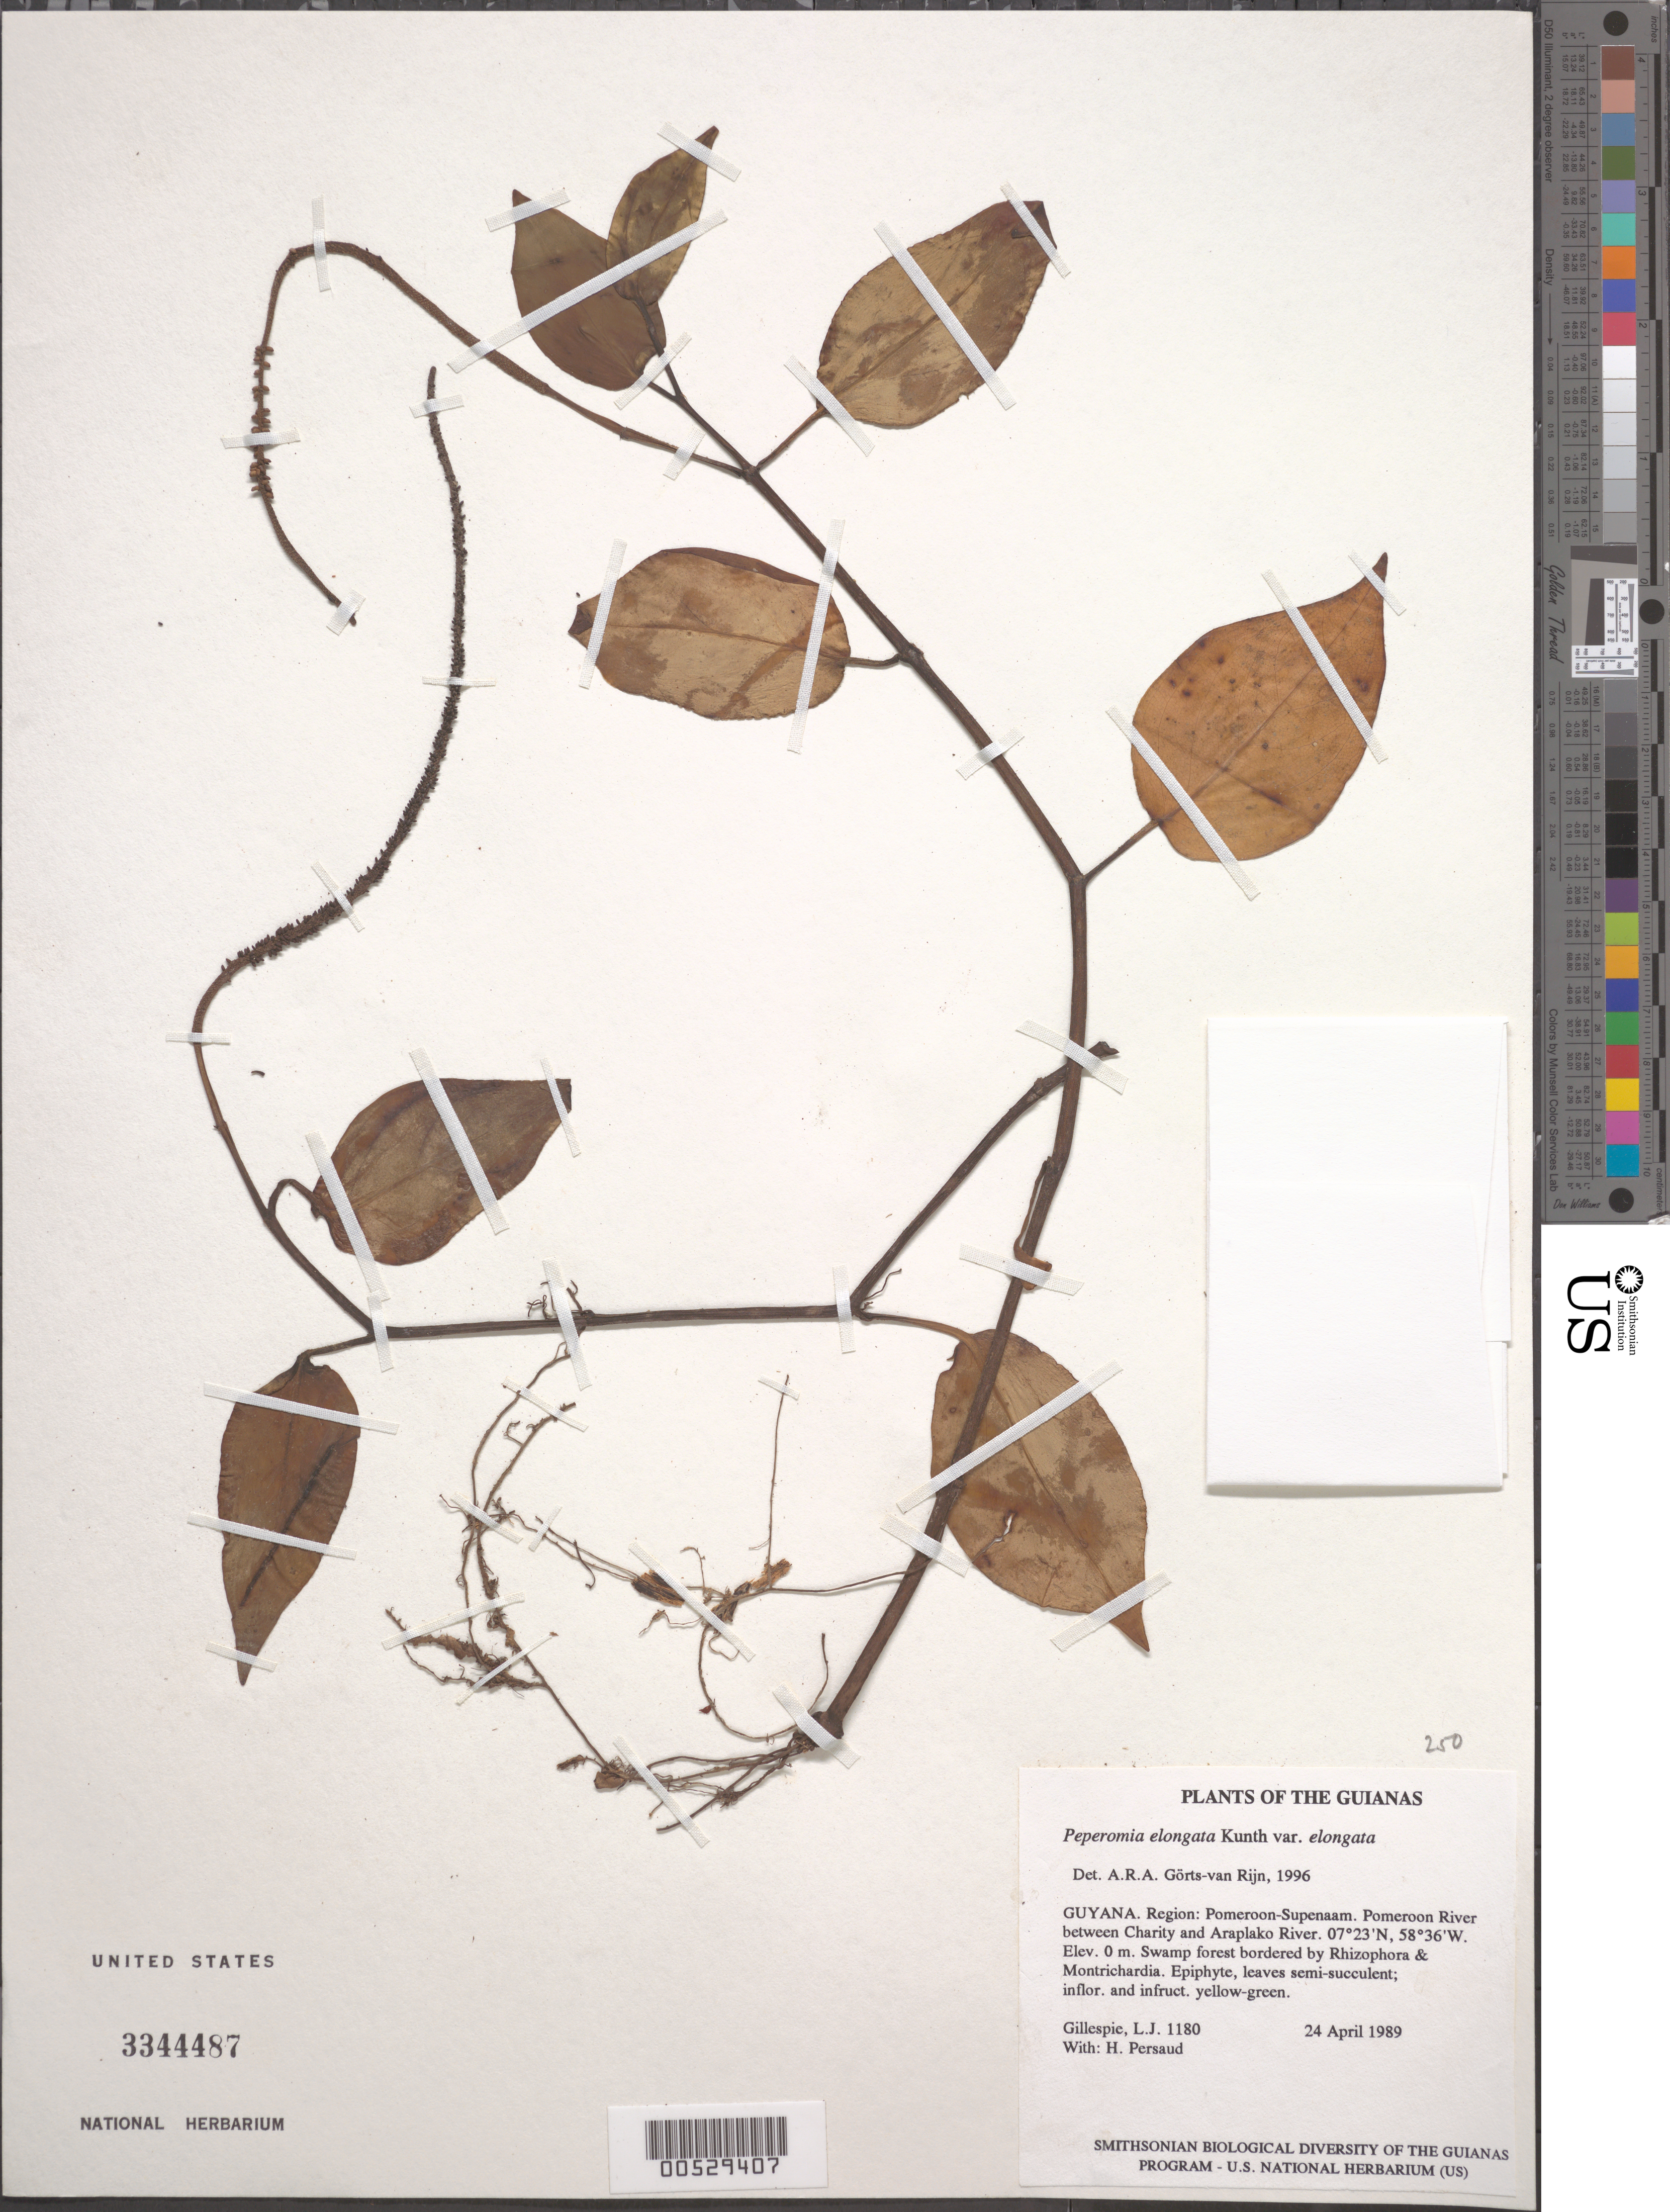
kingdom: Plantae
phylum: Tracheophyta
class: Magnoliopsida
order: Piperales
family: Piperaceae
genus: Peperomia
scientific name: Peperomia elongata var. elongata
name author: Kunth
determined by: Görts-van Rijn, A. R. A.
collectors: L. J. Gillespie & H. Persaud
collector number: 1180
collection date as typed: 24 April 1989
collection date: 1989-04-24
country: Guyana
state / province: Pomeroon-Supenaam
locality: Pomeroon River between Charity and Araplako River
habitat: Swamp forest bordered by Rhizophora & Montrichardia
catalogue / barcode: US 3344487